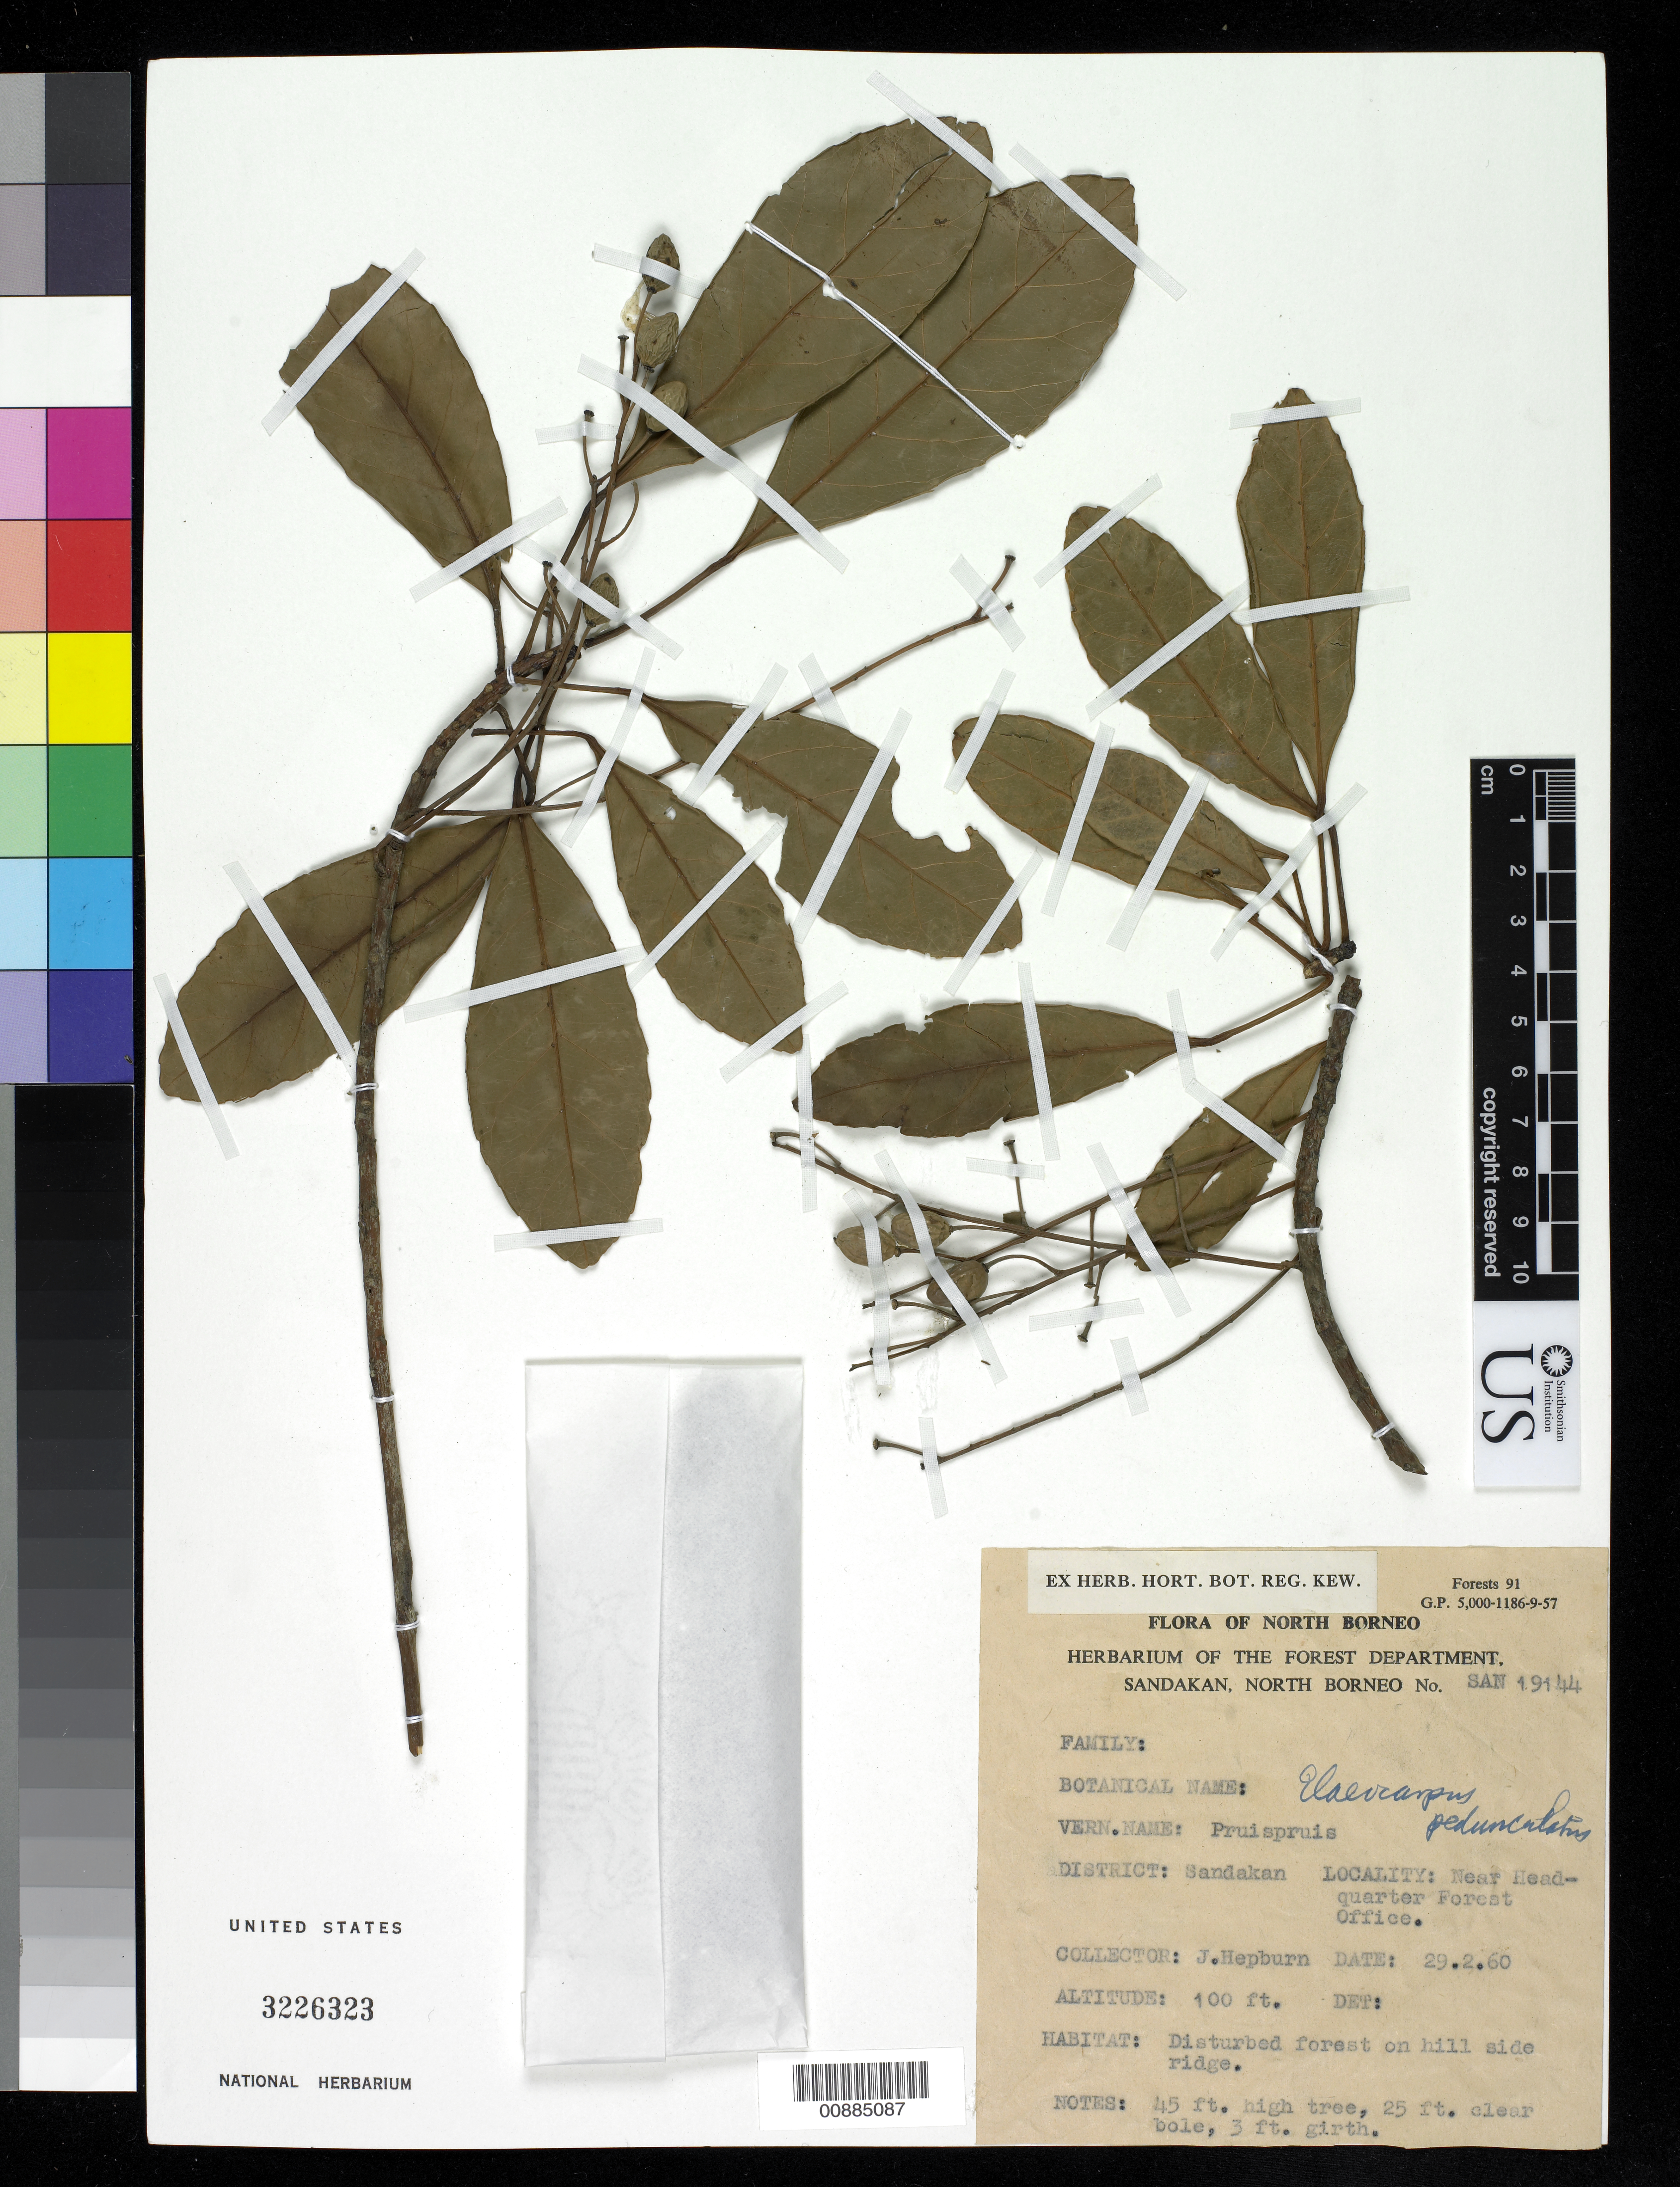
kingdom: Plantae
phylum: Tracheophyta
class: Magnoliopsida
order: Oxalidales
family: Elaeocarpaceae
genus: Elaeocarpus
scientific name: Elaeocarpus pedunculatus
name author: Wall.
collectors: J. Hepburn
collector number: SAN 19144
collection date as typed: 29 Feb 1960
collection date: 1960-02-29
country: Malaysia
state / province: Sabah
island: Borneo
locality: Sandakan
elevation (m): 30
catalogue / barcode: US 3226323